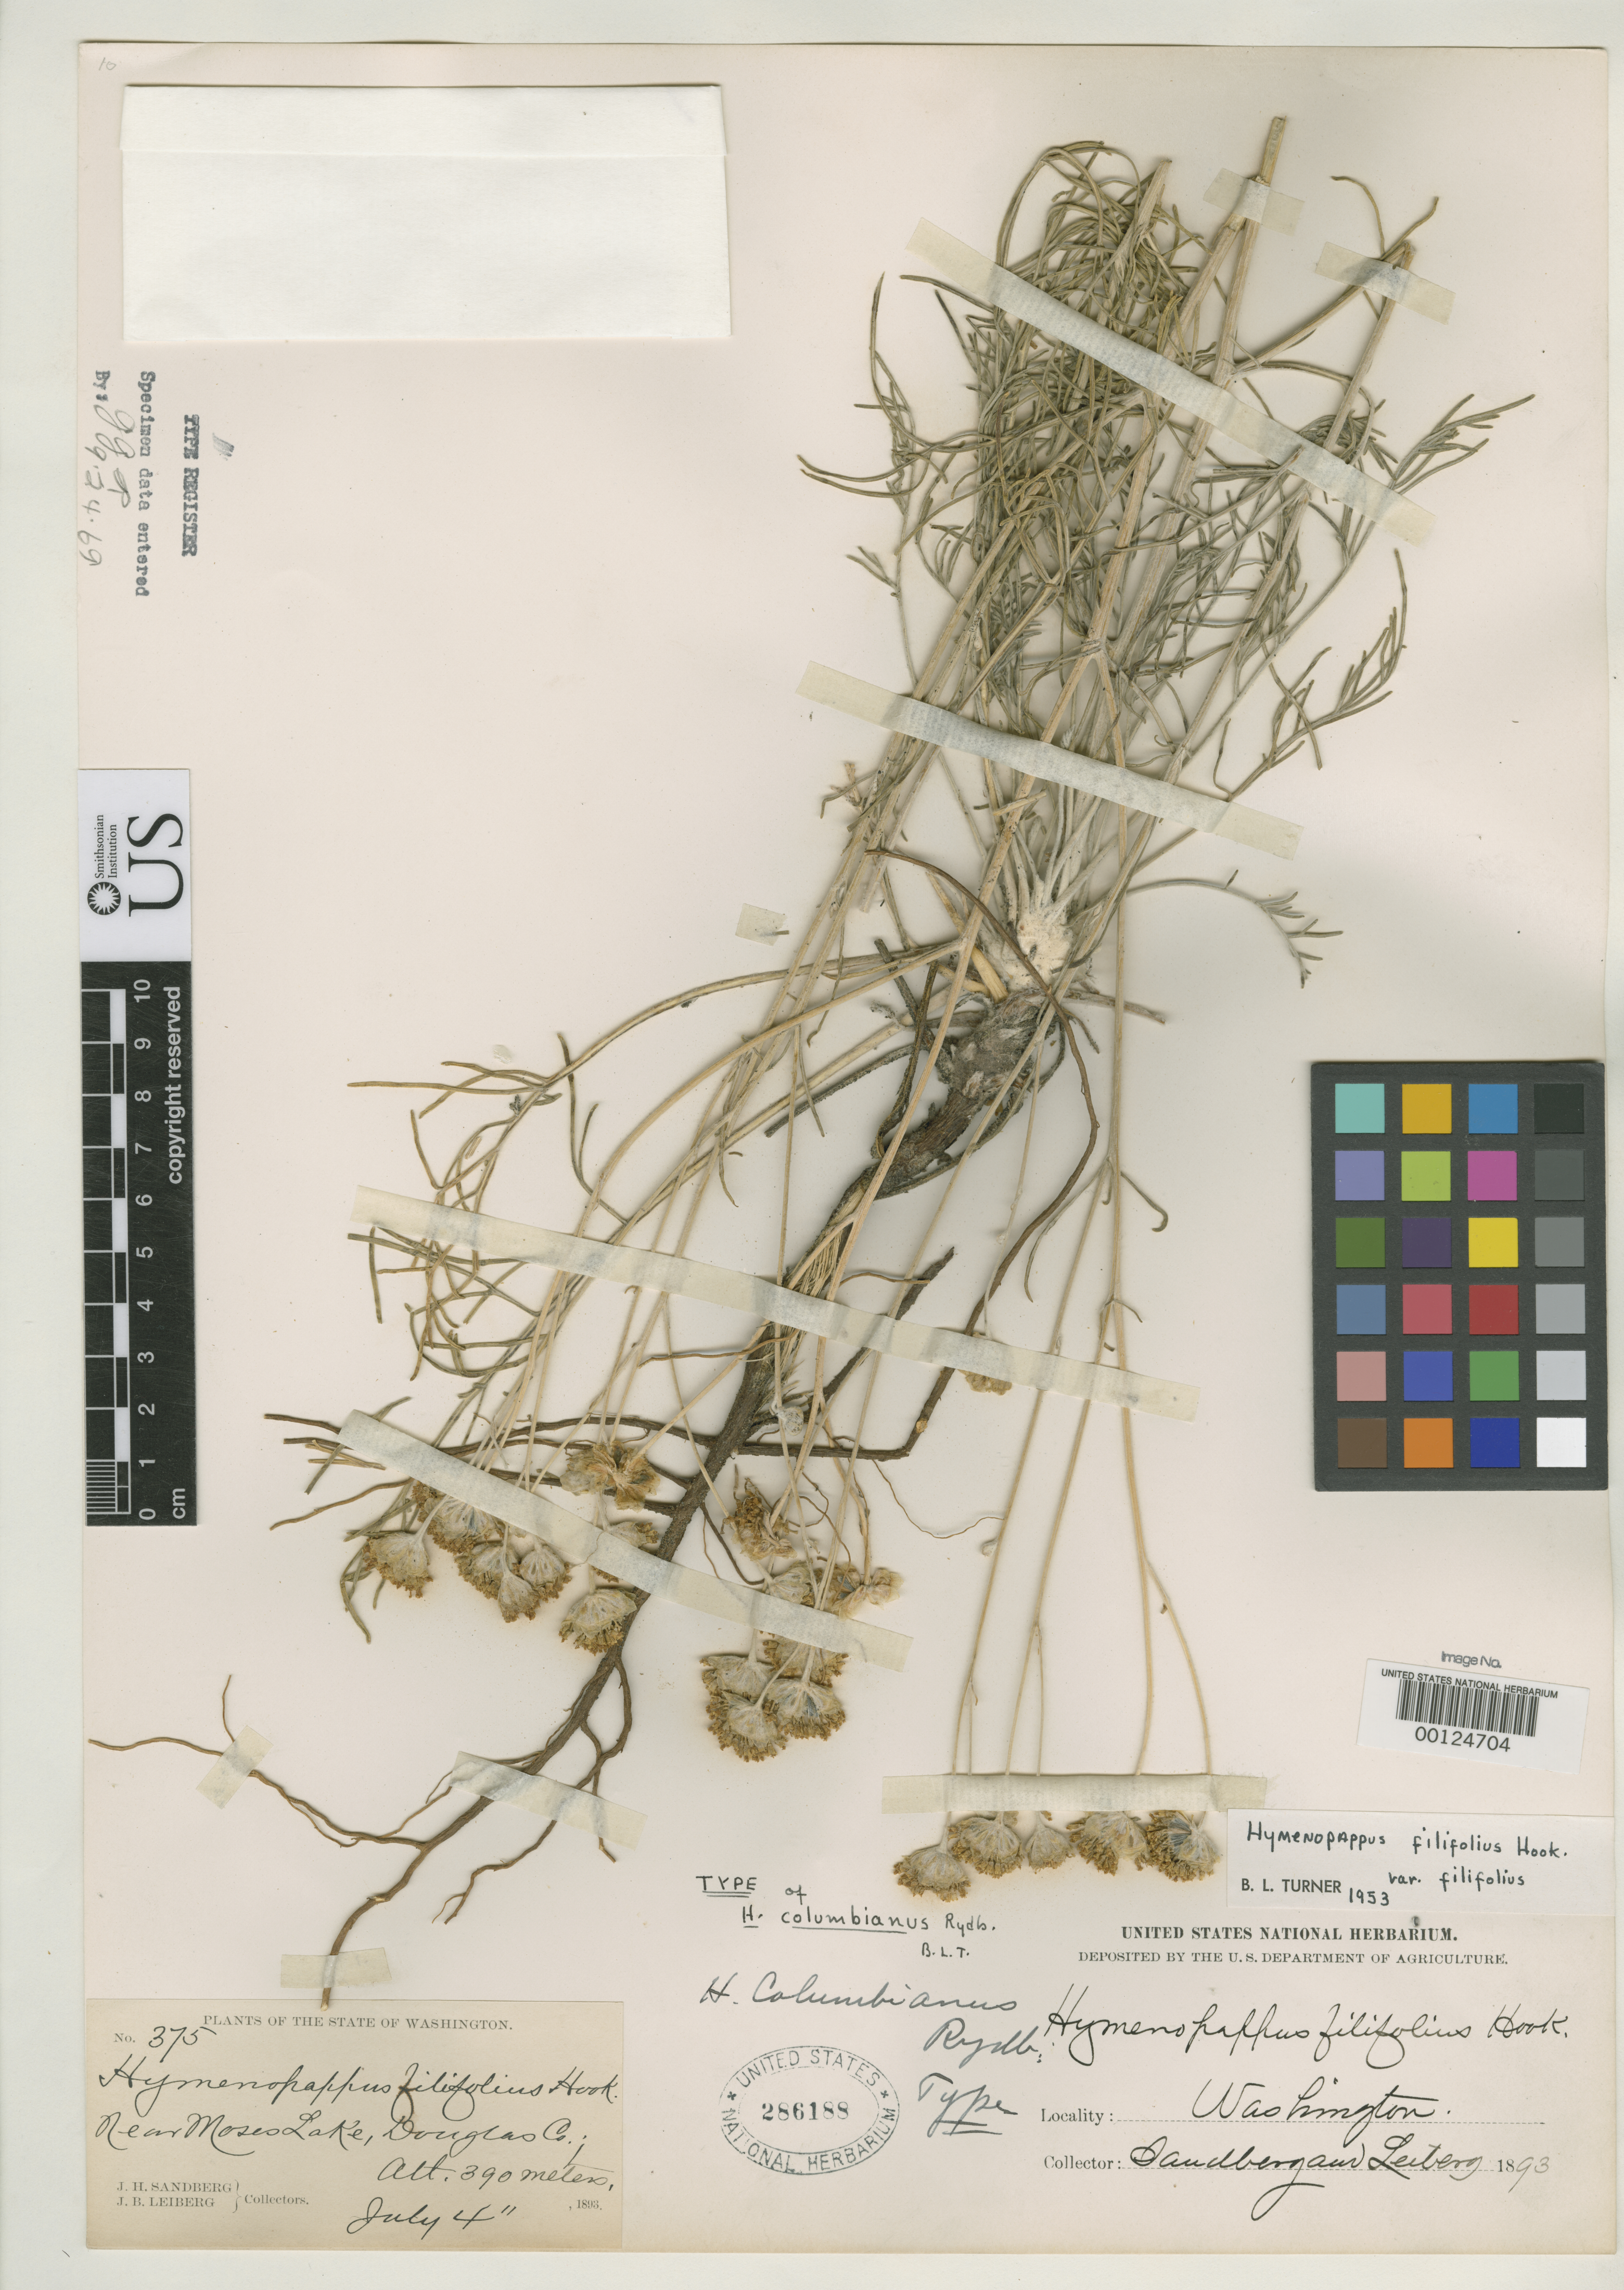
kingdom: Plantae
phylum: Tracheophyta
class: Magnoliopsida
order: Asterales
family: Asteraceae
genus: Hymenopappus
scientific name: Hymenopappus columbianus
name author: Rydb.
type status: Holotype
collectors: J. H. Sandberg & J. Leiberg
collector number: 375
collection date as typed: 04 Jul 1893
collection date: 1893-07-04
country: United States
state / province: Washington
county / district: Douglas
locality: Near Moses Lake.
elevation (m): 390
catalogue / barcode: US 286188